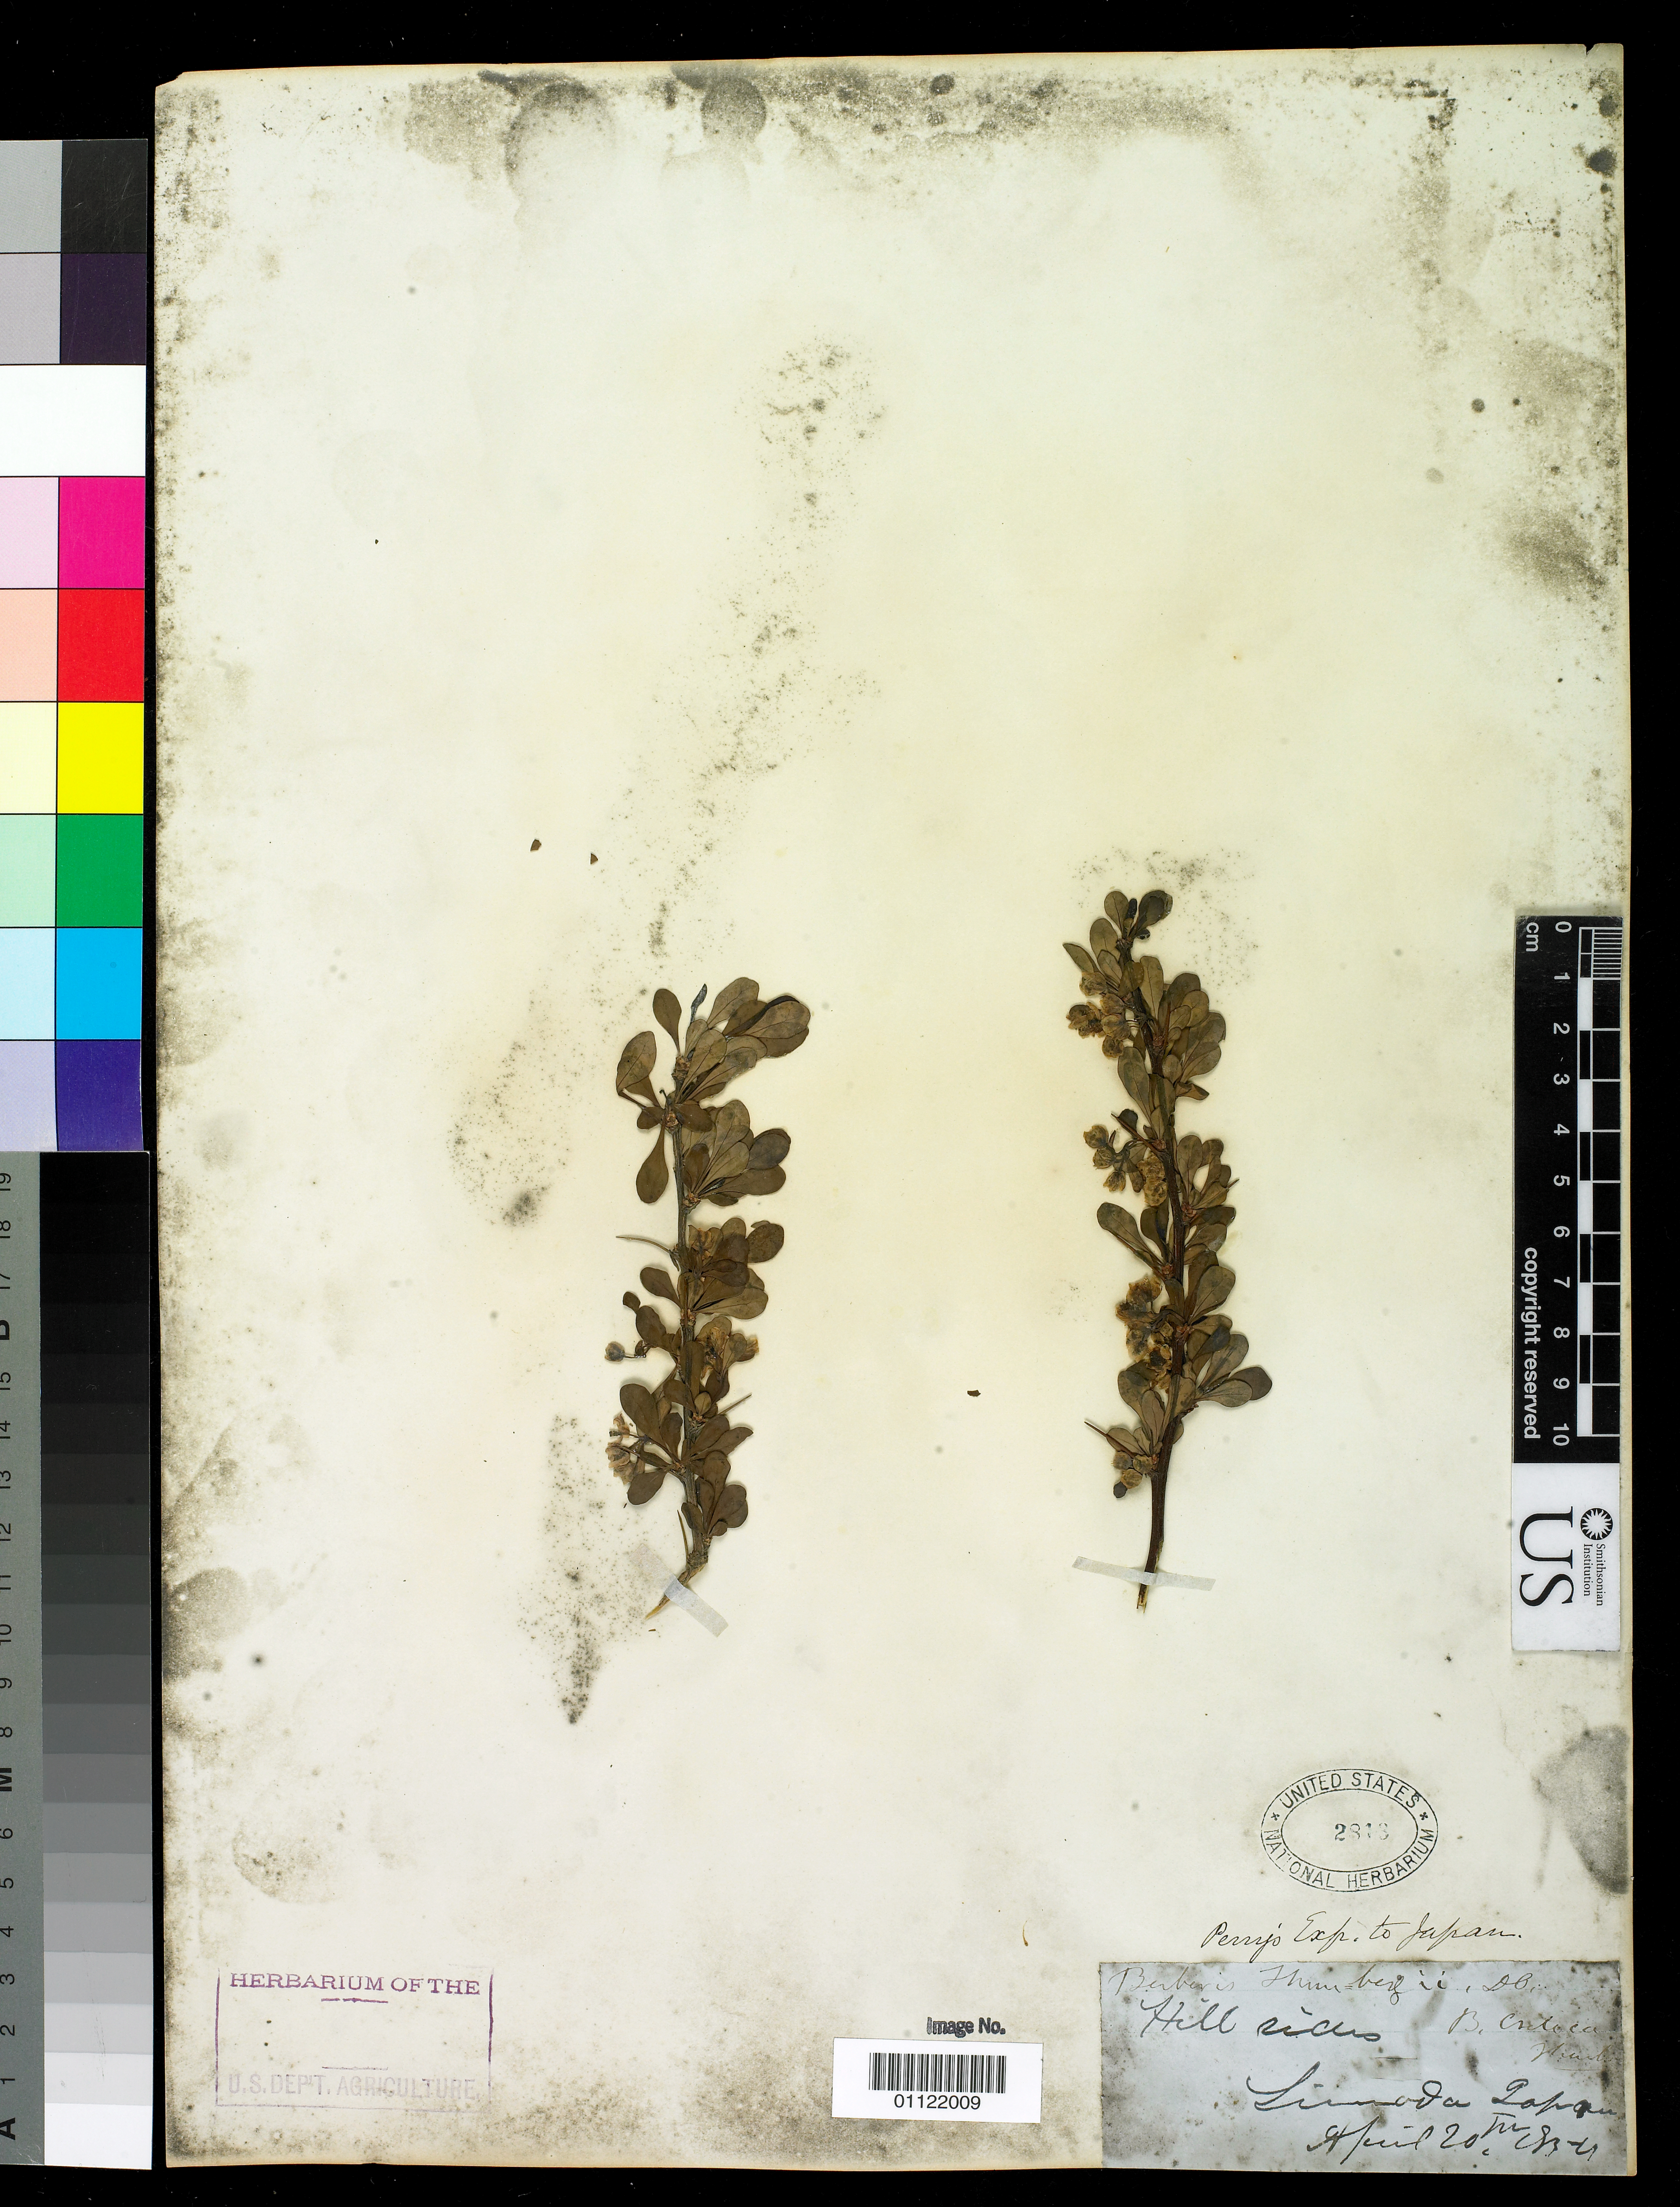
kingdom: Plantae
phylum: Tracheophyta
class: Magnoliopsida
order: Ranunculales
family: Berberidaceae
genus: Berberis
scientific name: Berberis thunbergii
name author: DC.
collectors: S. W. Williams & J. Morrow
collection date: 1854-04-20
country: Japan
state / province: Sizuoka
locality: Shimoda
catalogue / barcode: US 2818